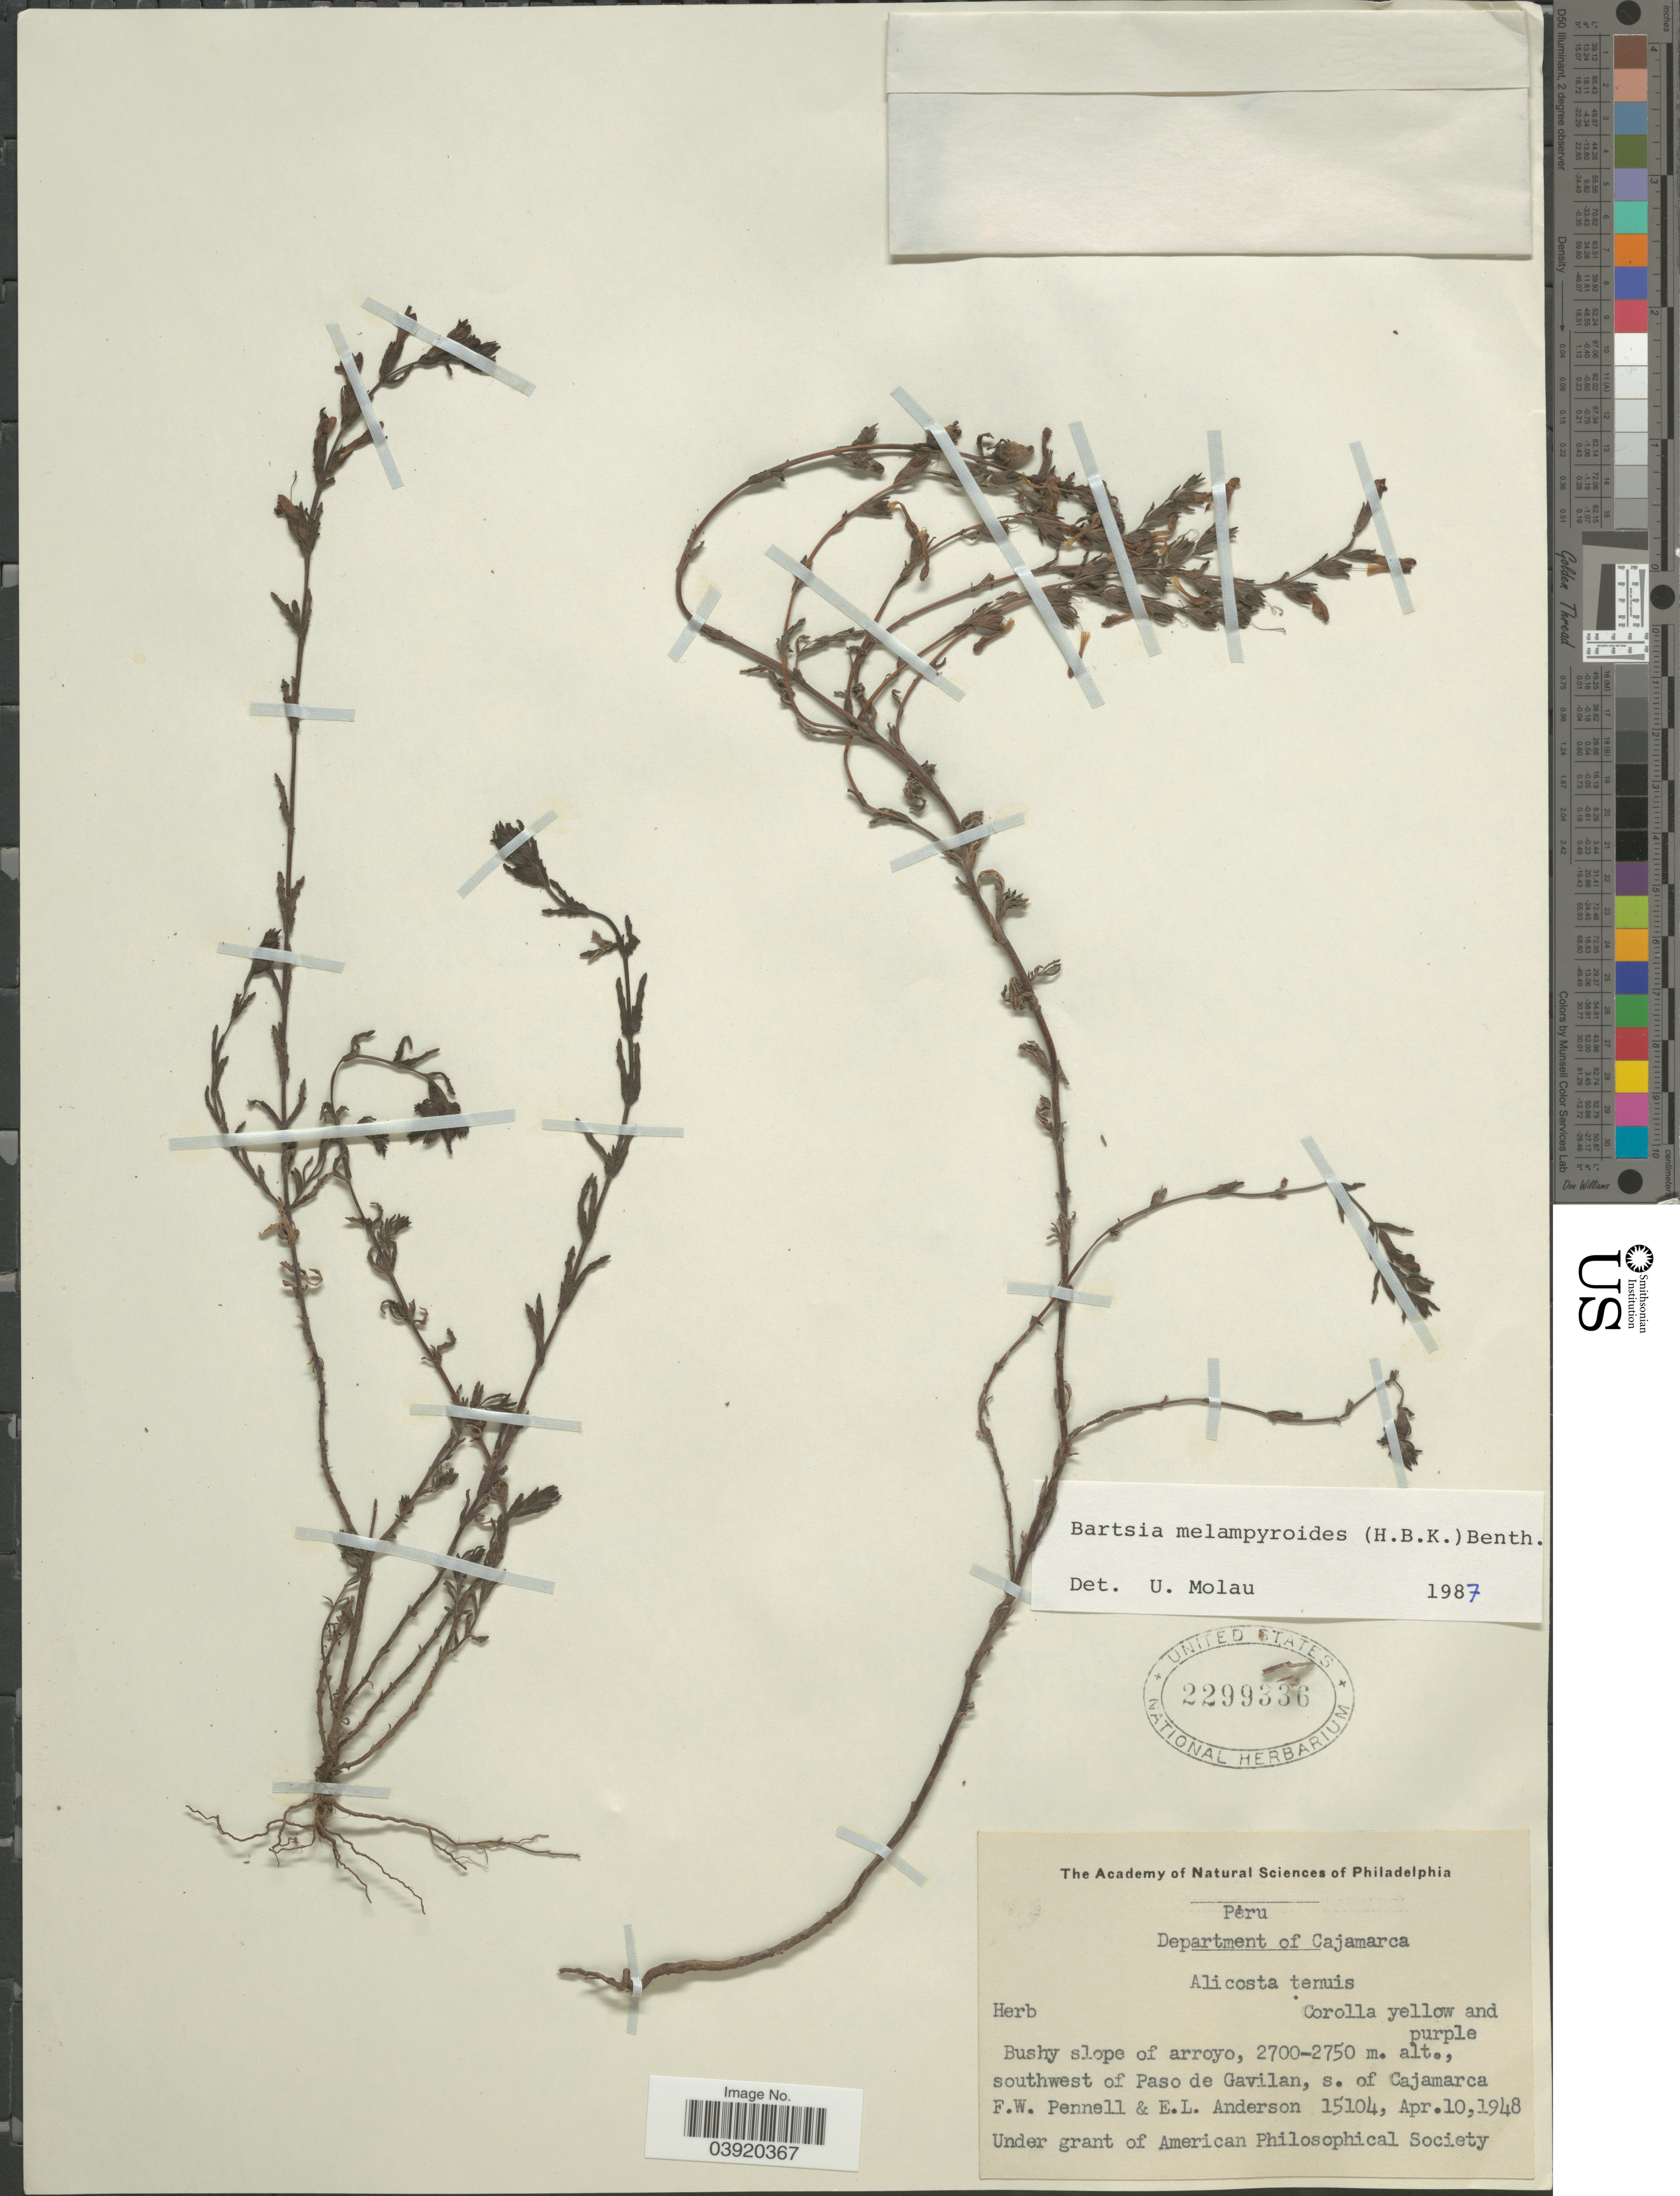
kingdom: Plantae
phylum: Tracheophyta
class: Magnoliopsida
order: Lamiales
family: Orobanchaceae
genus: Bartsia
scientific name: Bartsia melampyroides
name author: (Kunth) Benth.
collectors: F. W. Pennell & E. L. Anderson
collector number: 15104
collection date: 1948-04-10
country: Peru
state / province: Cajamarca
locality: Department of Cajamarca. Southwest of Paso de Gavilan, s. of Cajamarca.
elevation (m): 2700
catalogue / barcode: US 2299336